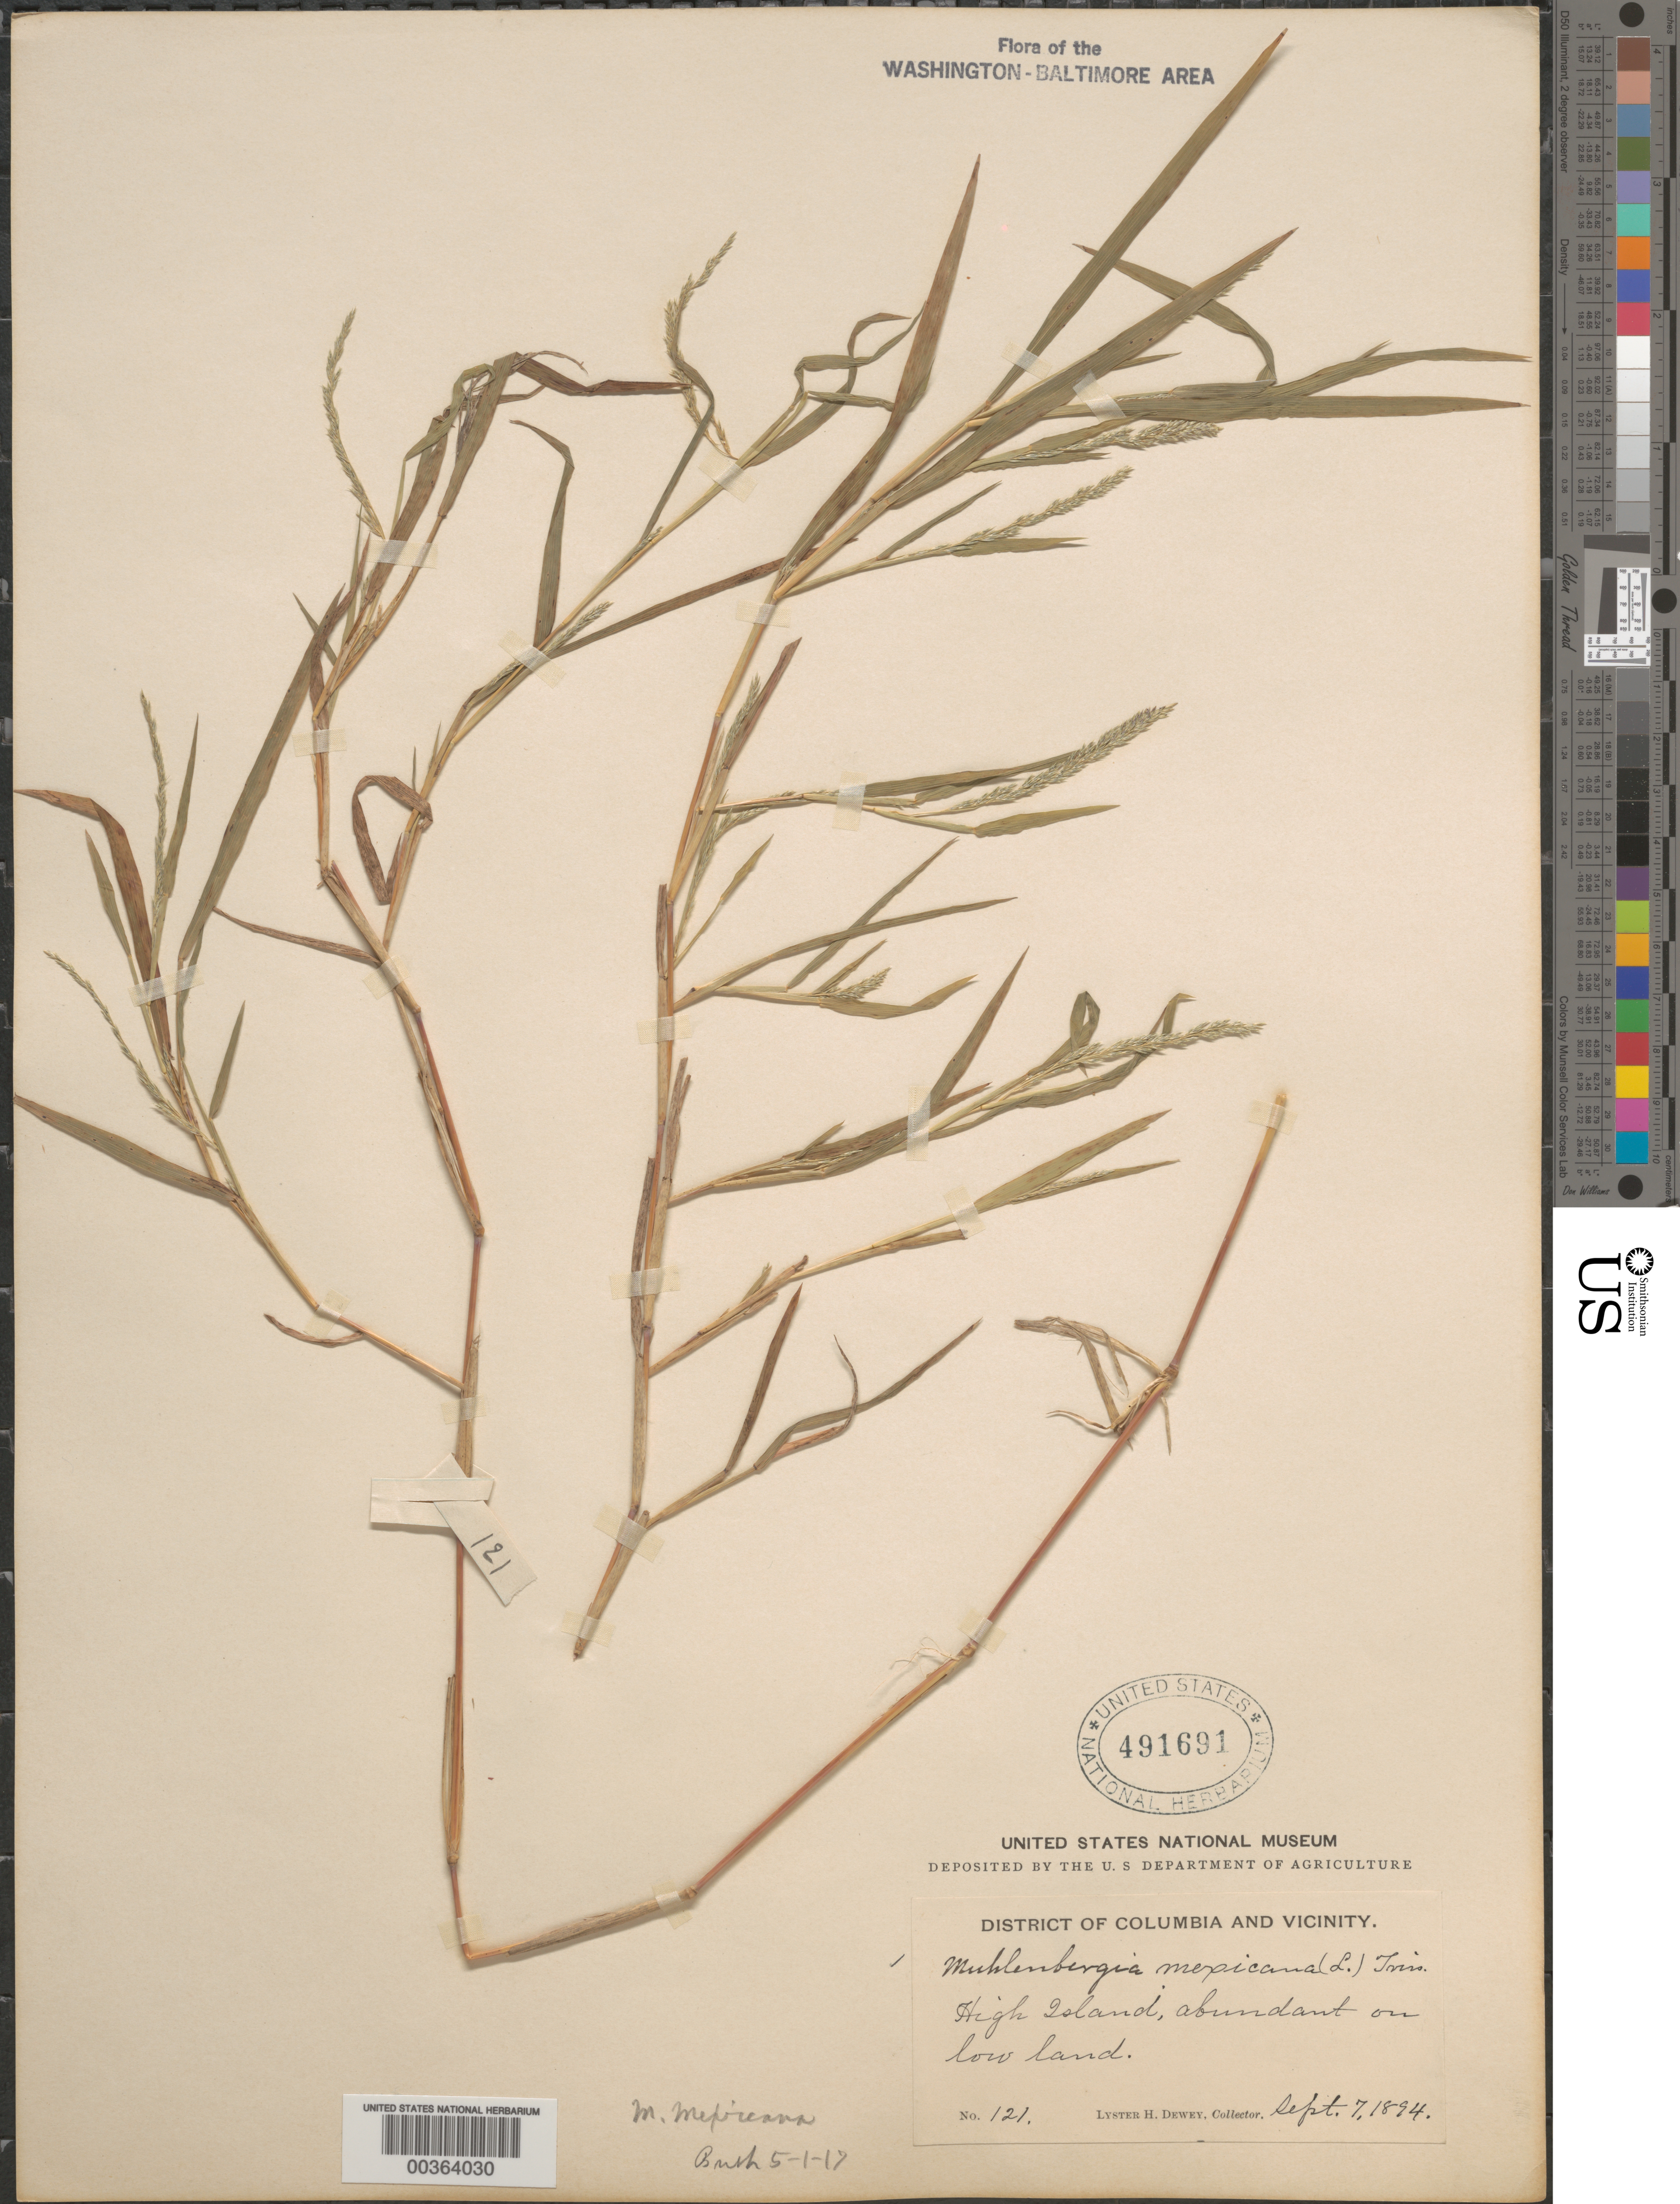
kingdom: Plantae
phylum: Tracheophyta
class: Liliopsida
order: Poales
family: Poaceae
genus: Muhlenbergia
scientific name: Muhlenbergia frondosa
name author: (Poir.) Fernald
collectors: J. Chickering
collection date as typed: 1824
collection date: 1824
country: United States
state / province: Maryland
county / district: Montgomery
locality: High Island C. & O. Canal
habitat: On low land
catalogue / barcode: US 491691